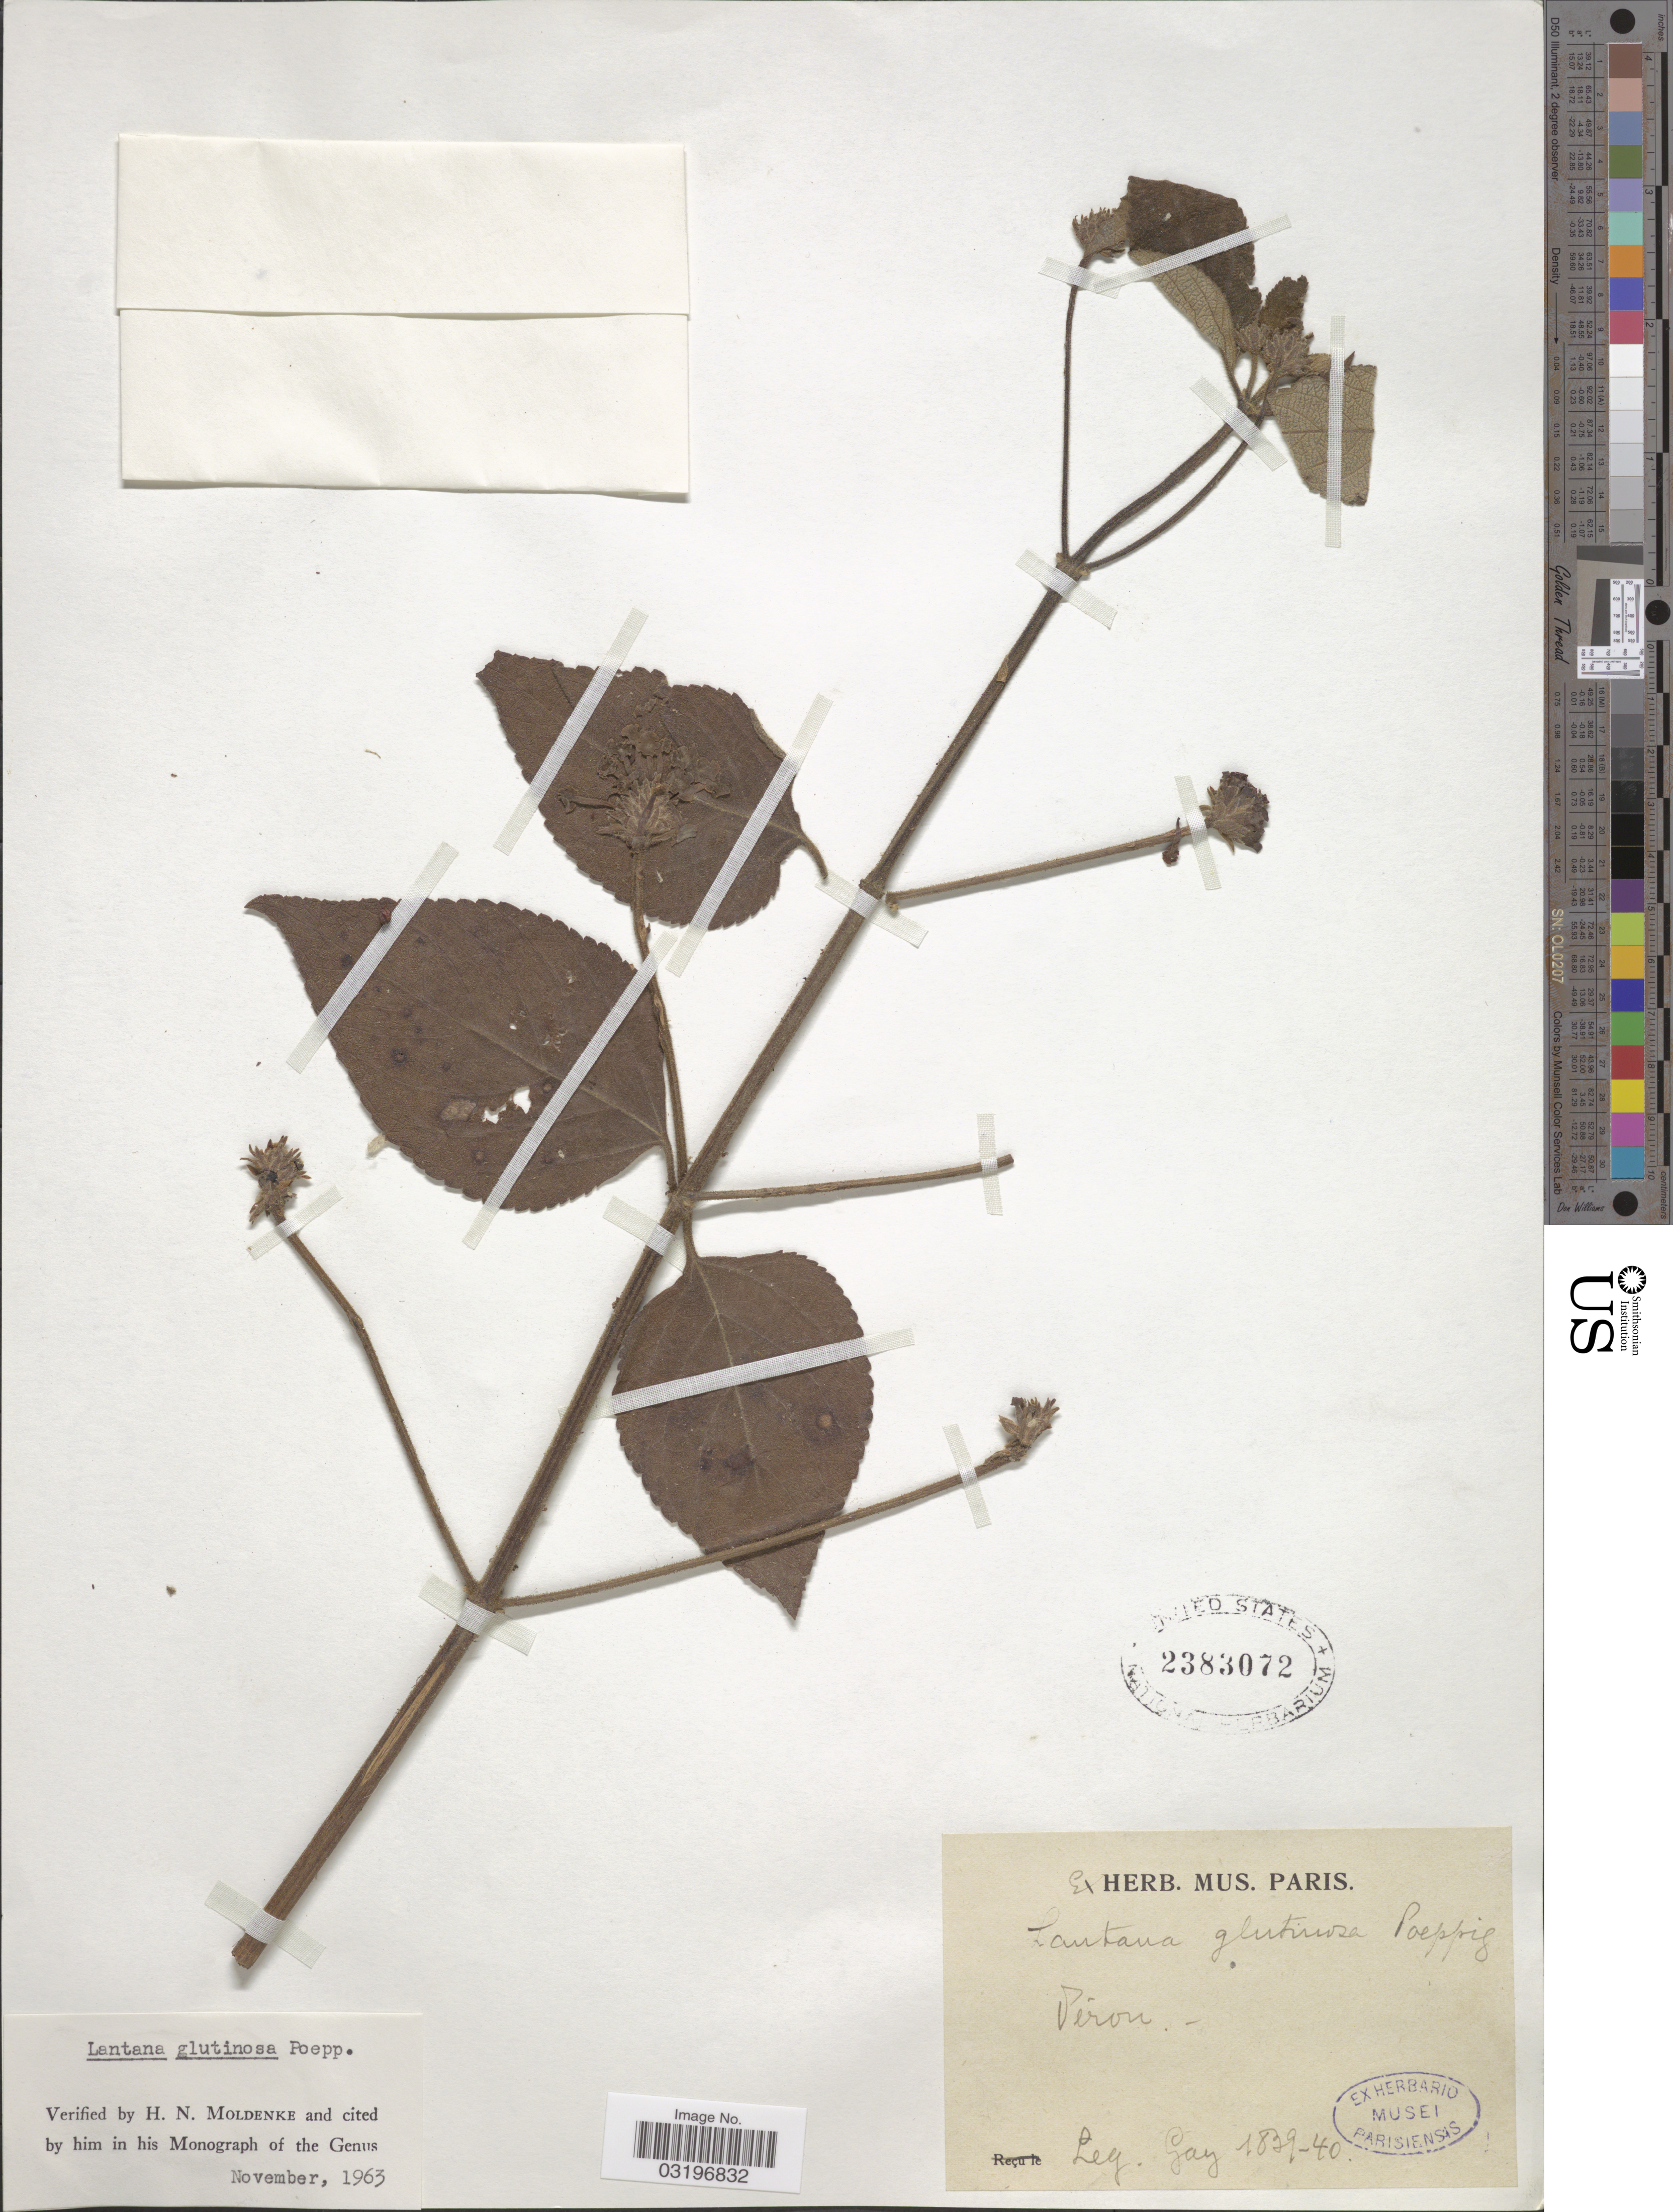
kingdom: Plantae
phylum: Tracheophyta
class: Magnoliopsida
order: Lamiales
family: Verbenaceae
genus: Lantana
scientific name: Lantana glutinosa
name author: Poepp.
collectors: -- Gay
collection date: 1839/1840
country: Peru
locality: Pérou.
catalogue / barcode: US 2383072